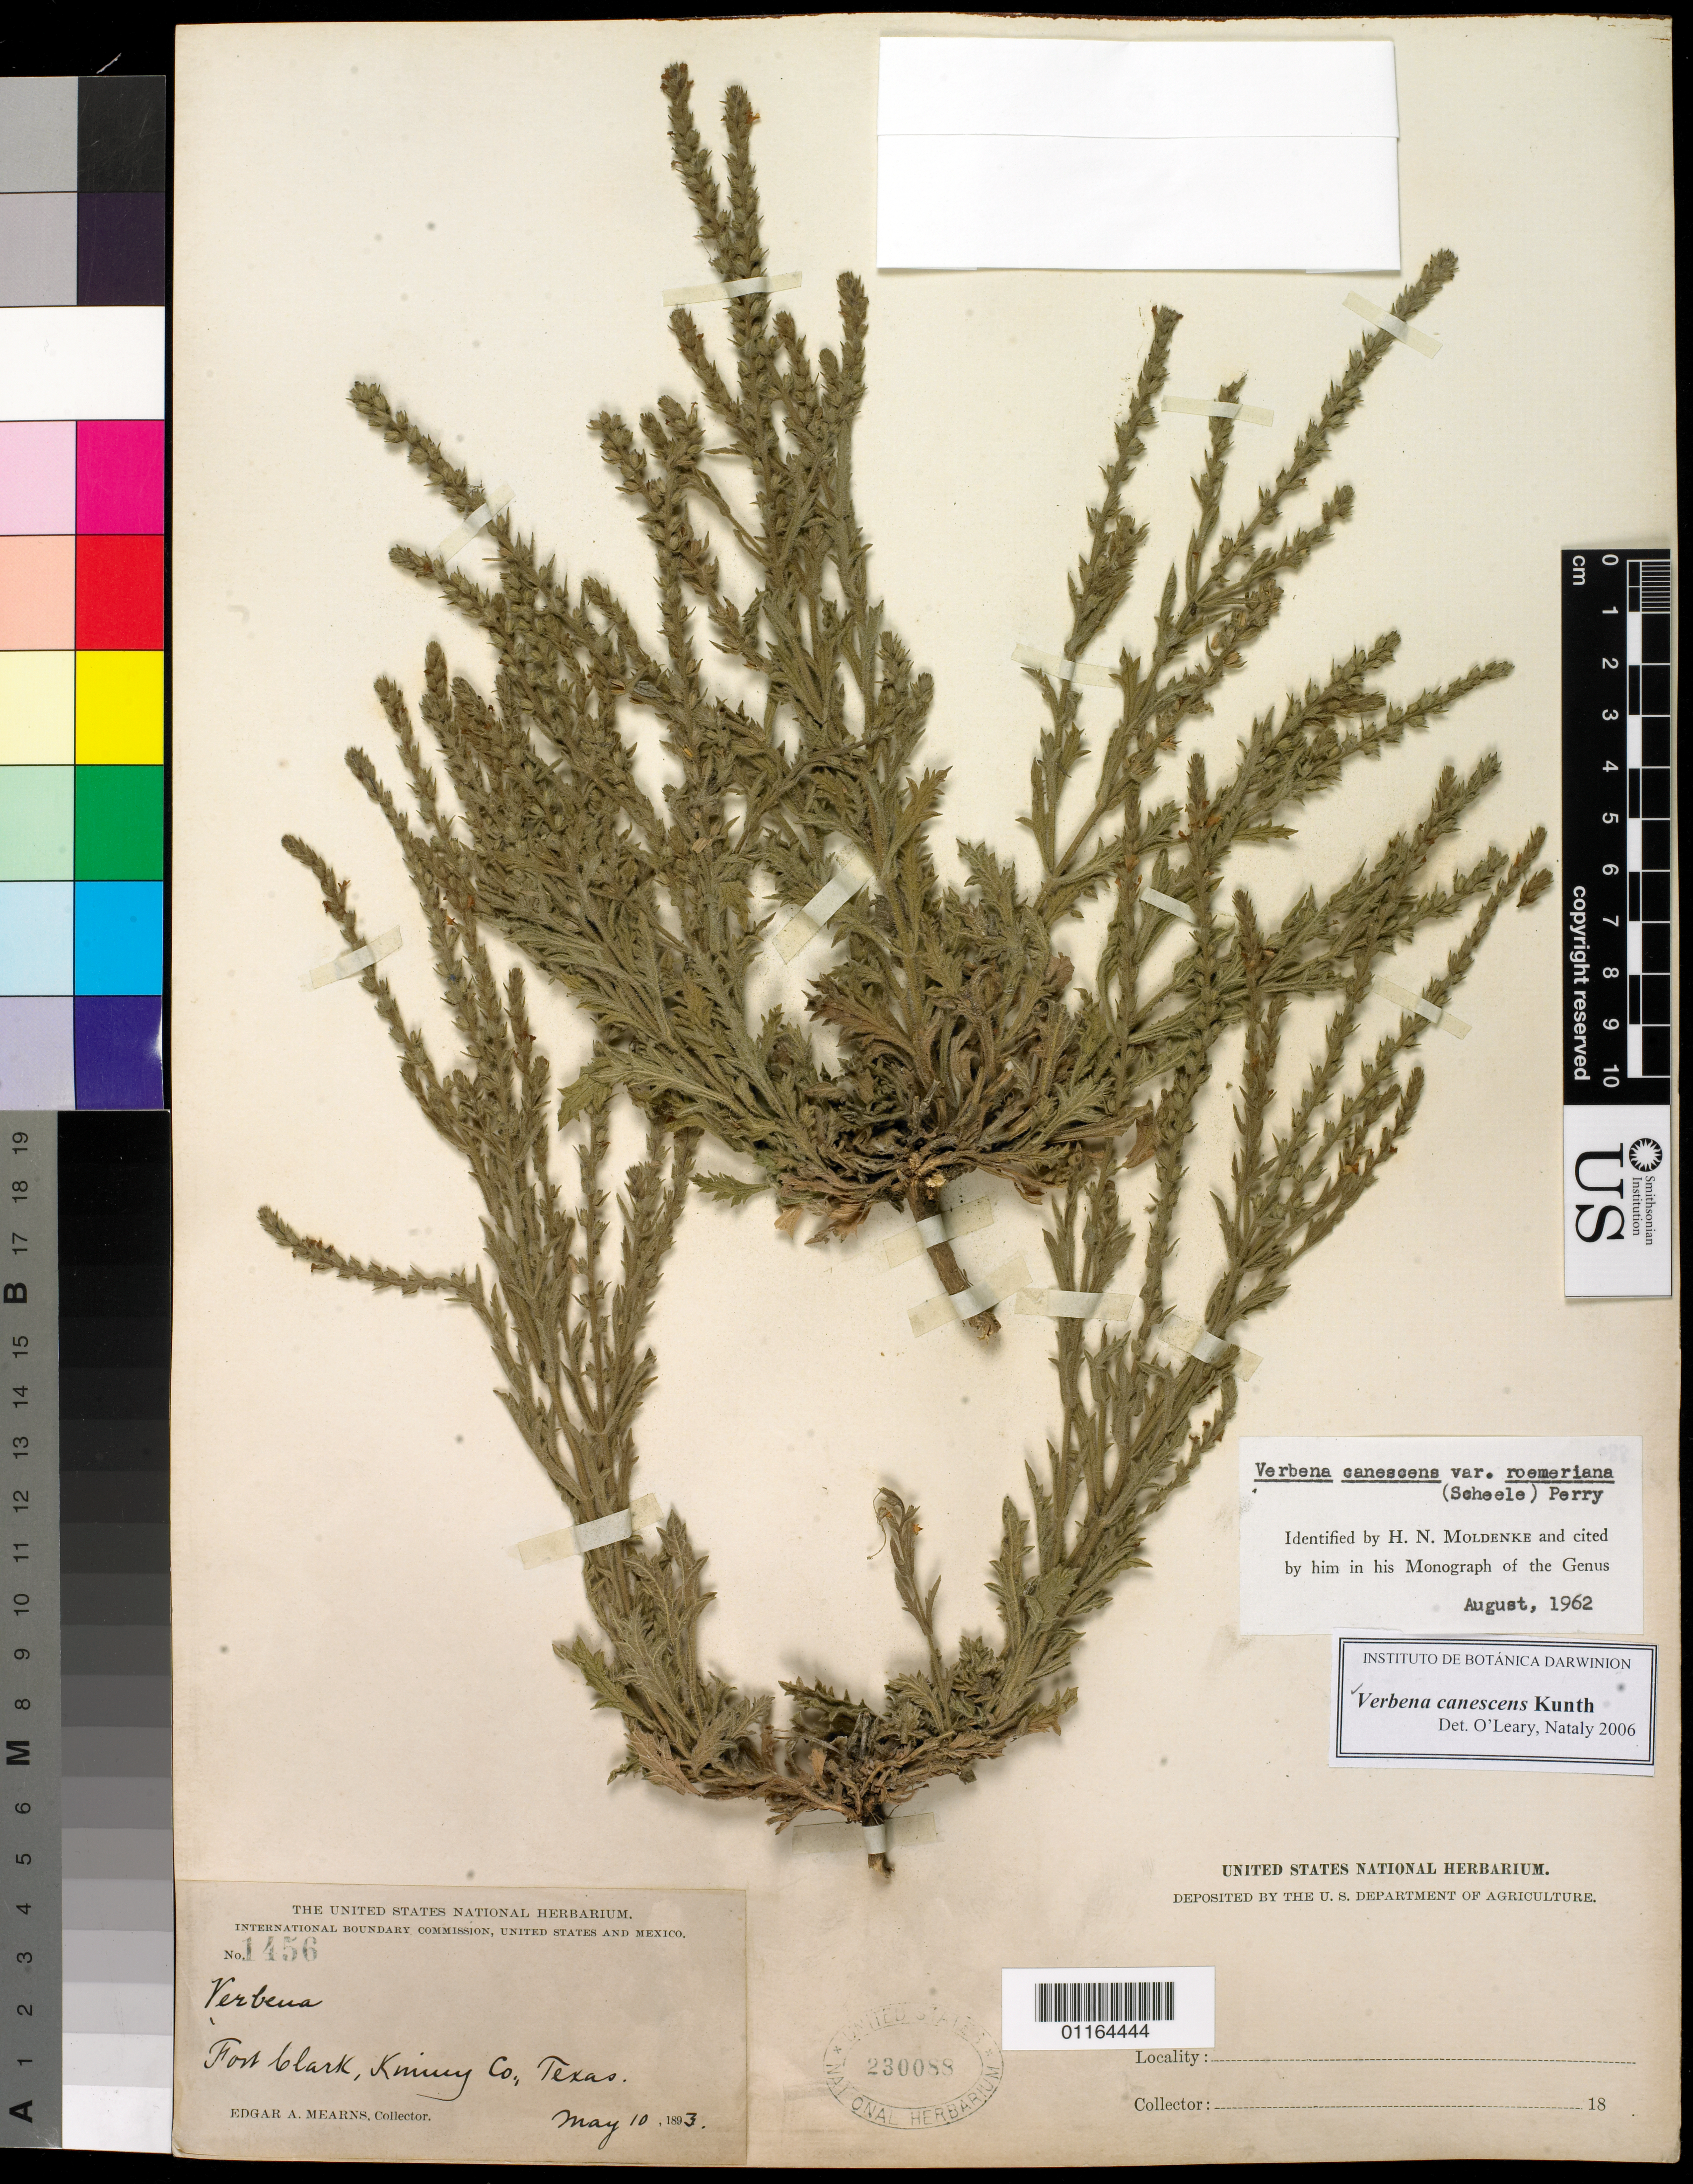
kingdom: Plantae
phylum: Tracheophyta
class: Magnoliopsida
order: Lamiales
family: Verbenaceae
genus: Verbena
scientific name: Verbena canescens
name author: Kunth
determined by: O'Leary, N.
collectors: E. A. Mearns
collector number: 1456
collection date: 1893-05-10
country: United States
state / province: Texas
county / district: Kinney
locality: Fort Clark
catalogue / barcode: US 230088